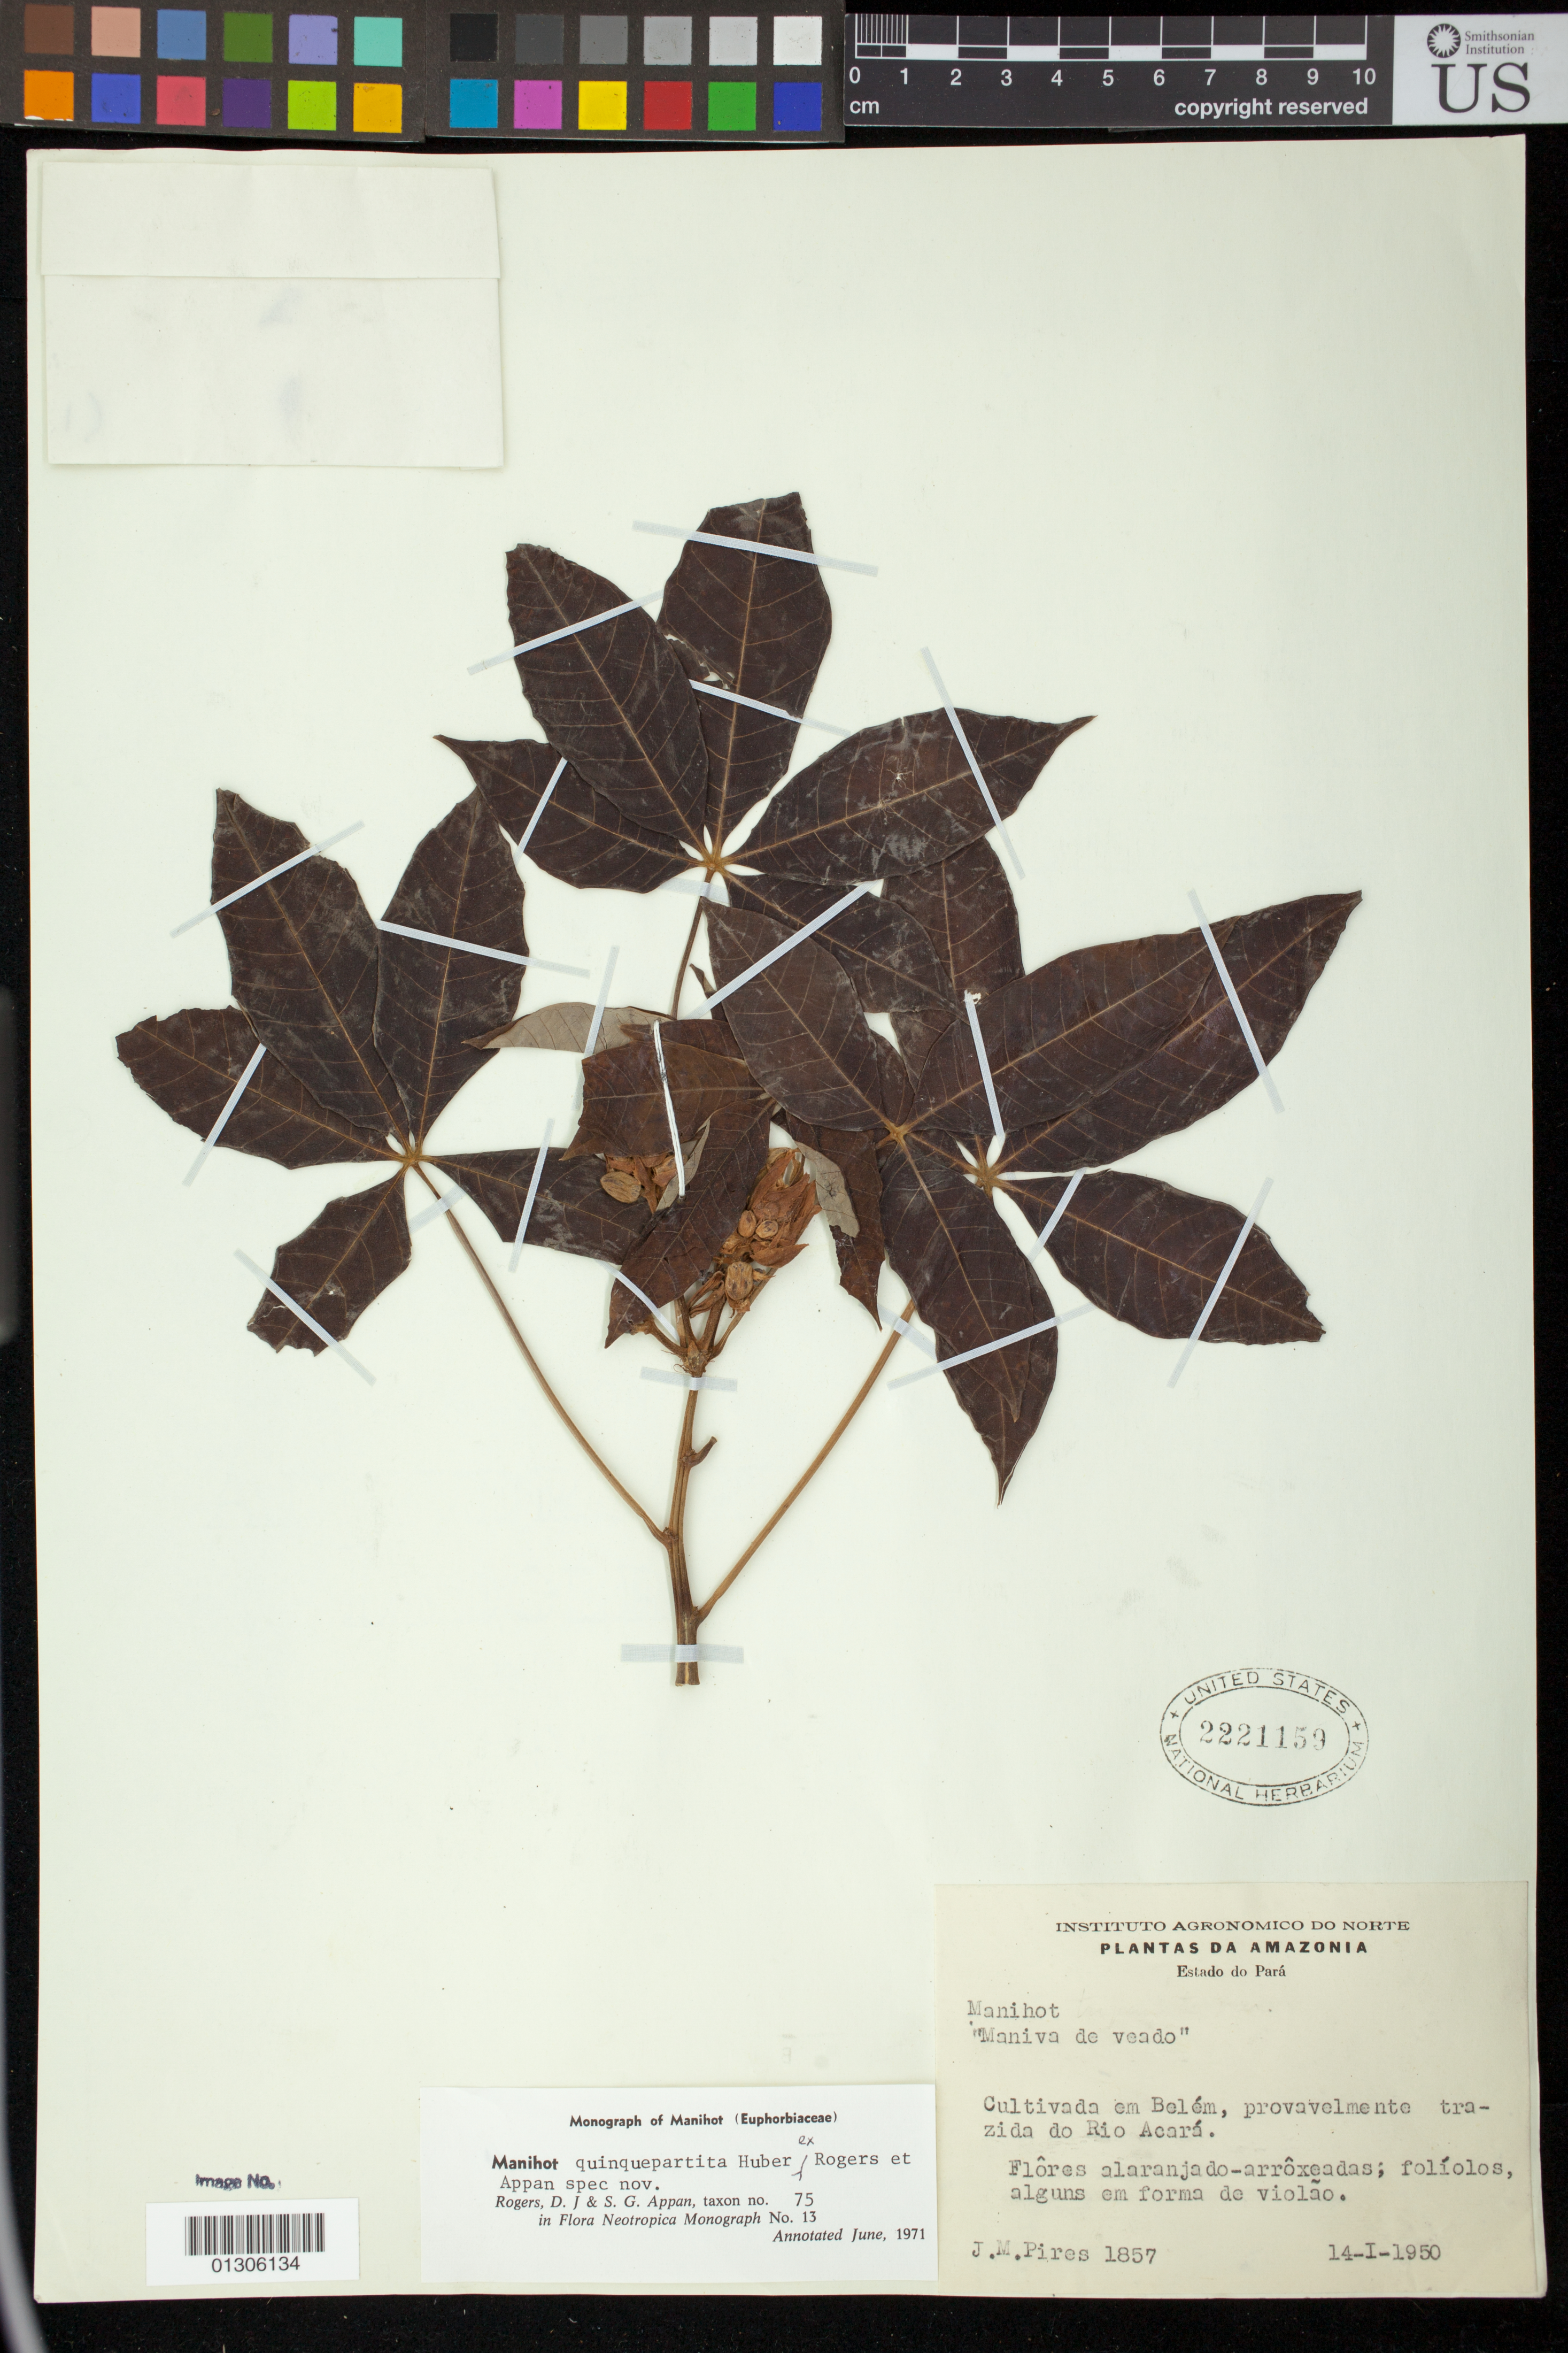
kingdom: Plantae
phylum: Tracheophyta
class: Magnoliopsida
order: Malpighiales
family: Euphorbiaceae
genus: Manihot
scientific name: Manihot quinquepartita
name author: Huber ex D.J. Rogers & Appan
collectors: J. M. Pires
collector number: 1857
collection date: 1950-01-14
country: Brazil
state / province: Pará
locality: Belem, provavelmenete trazida do Rio Acara.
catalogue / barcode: US 2221159